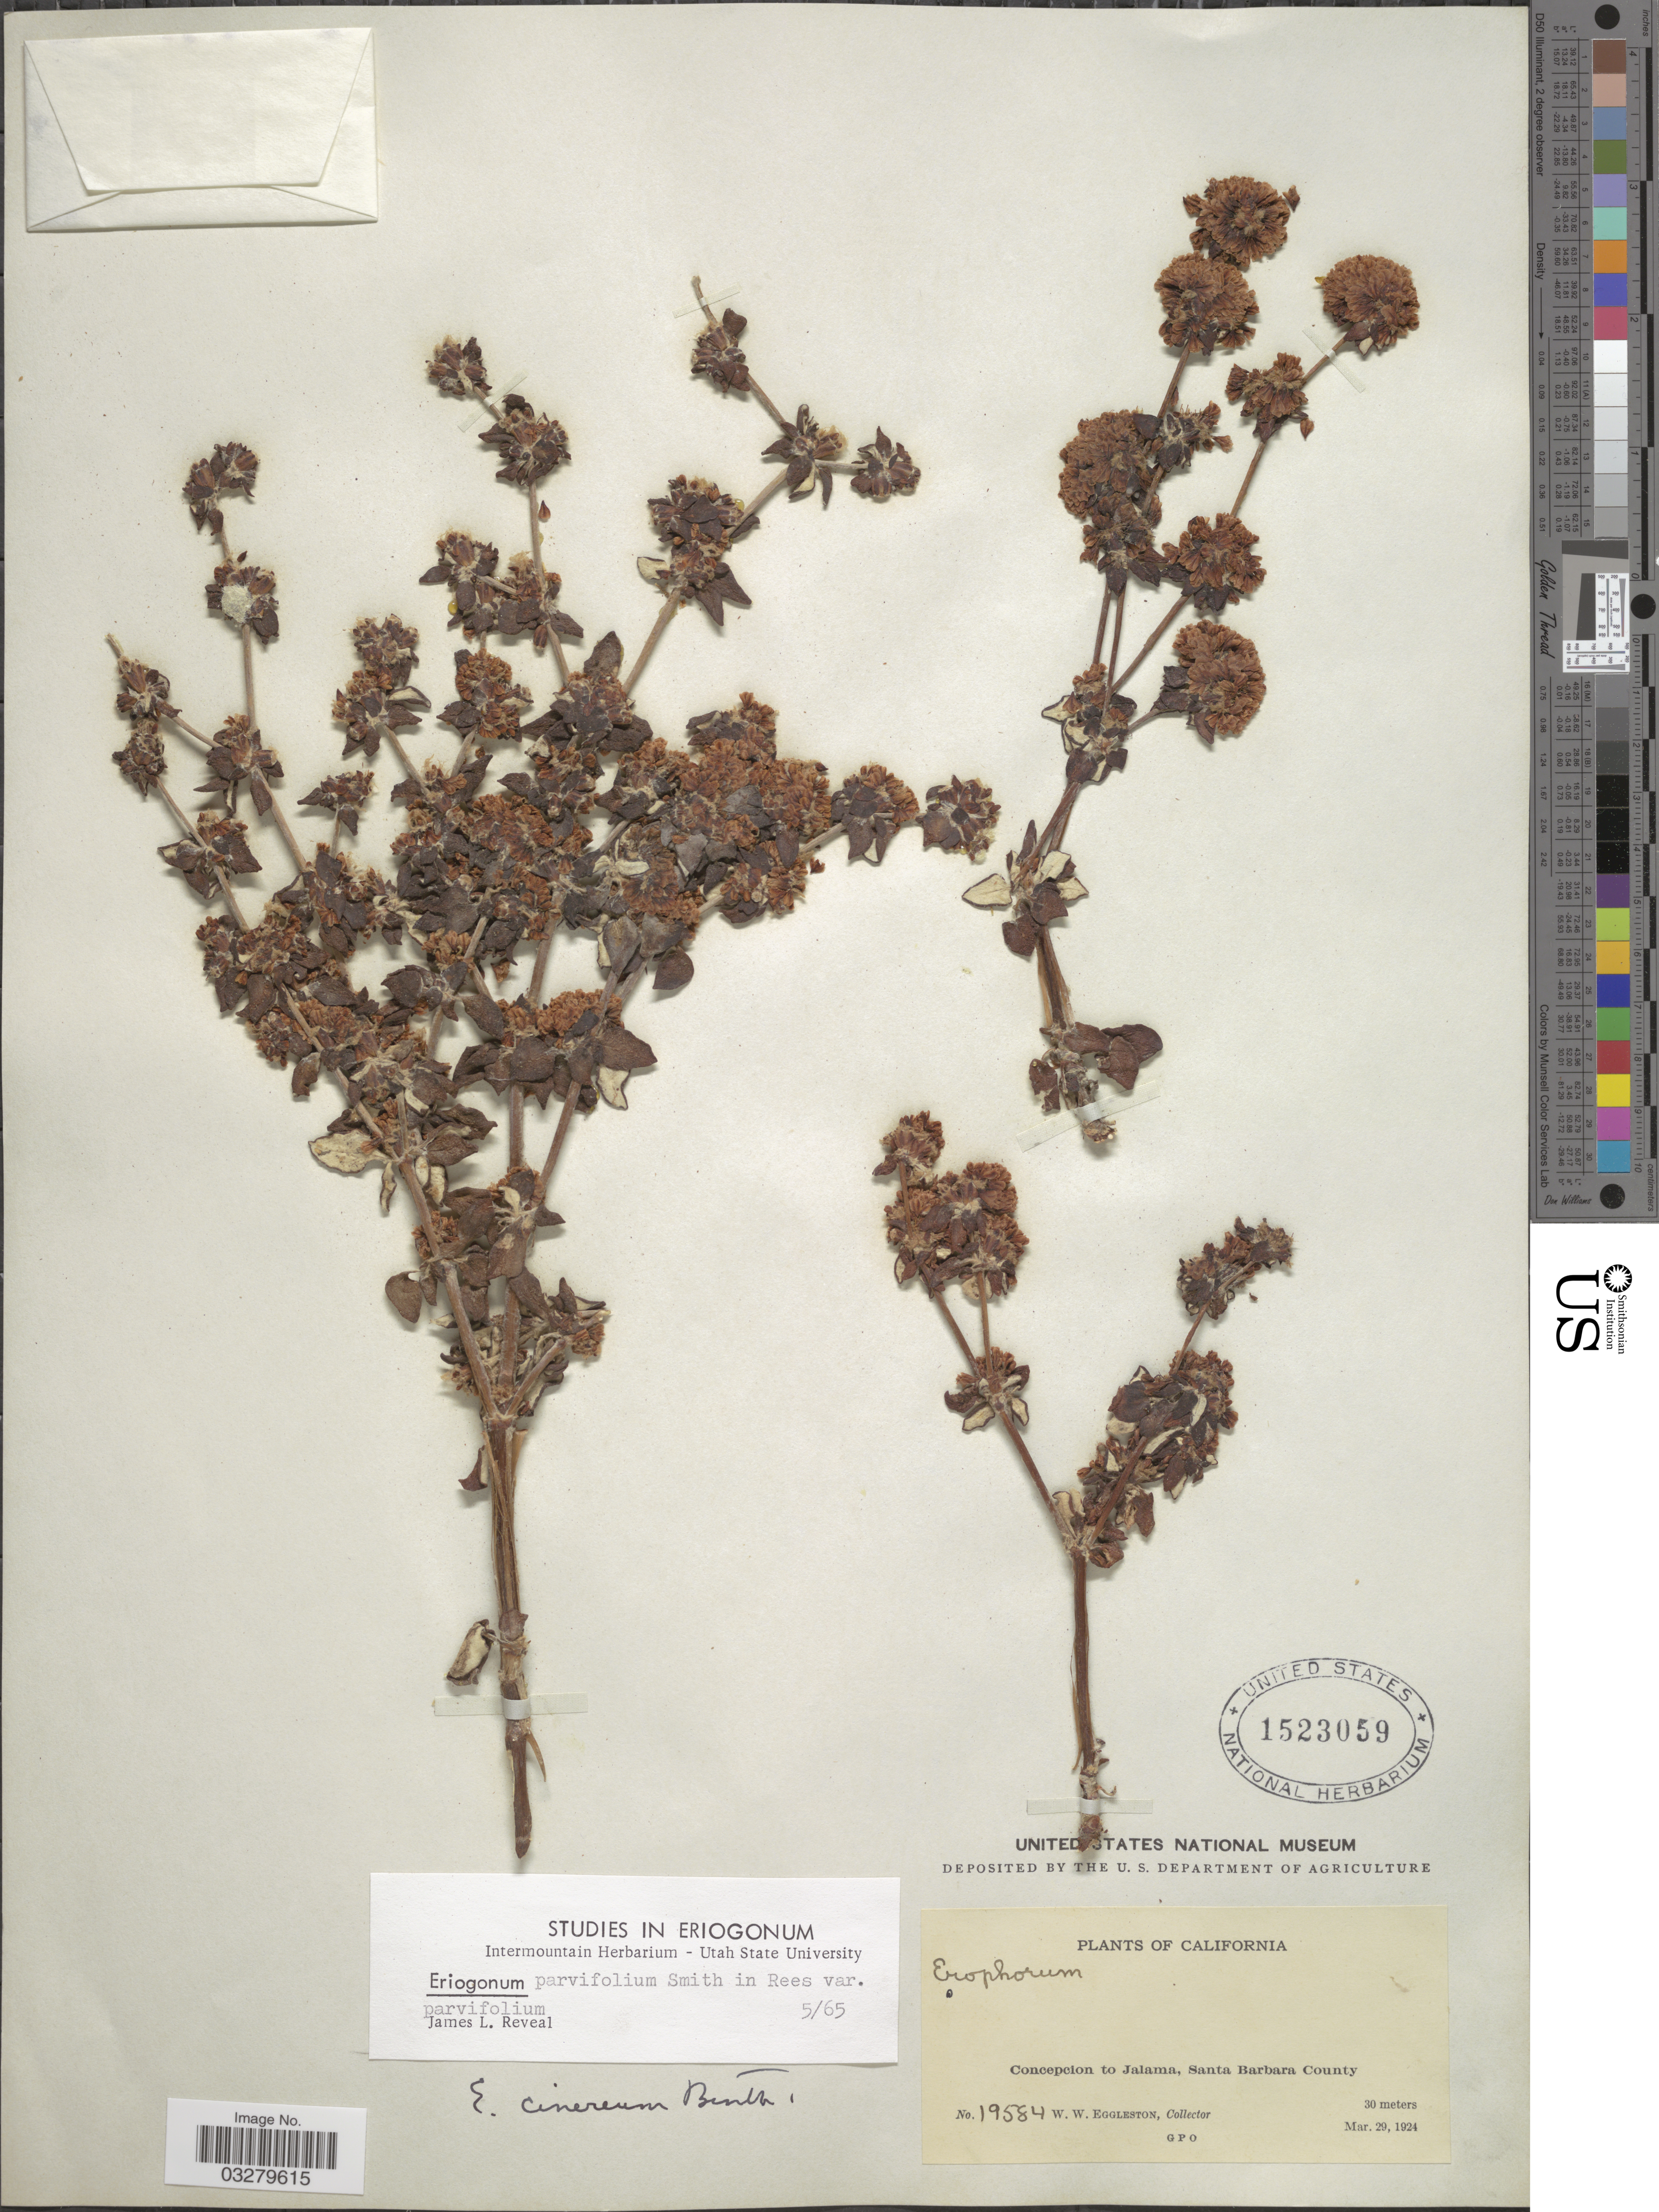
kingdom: Plantae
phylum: Tracheophyta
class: Magnoliopsida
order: Caryophyllales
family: Polygonaceae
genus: Eriogonum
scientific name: Eriogonum parviflorum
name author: Nutt.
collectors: W. W. Eggleston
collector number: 19584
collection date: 1924-03-29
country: United States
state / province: California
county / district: Santa Barbara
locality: Concepcion to Jalama, Santa Barbara County.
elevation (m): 30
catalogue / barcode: US 1523059